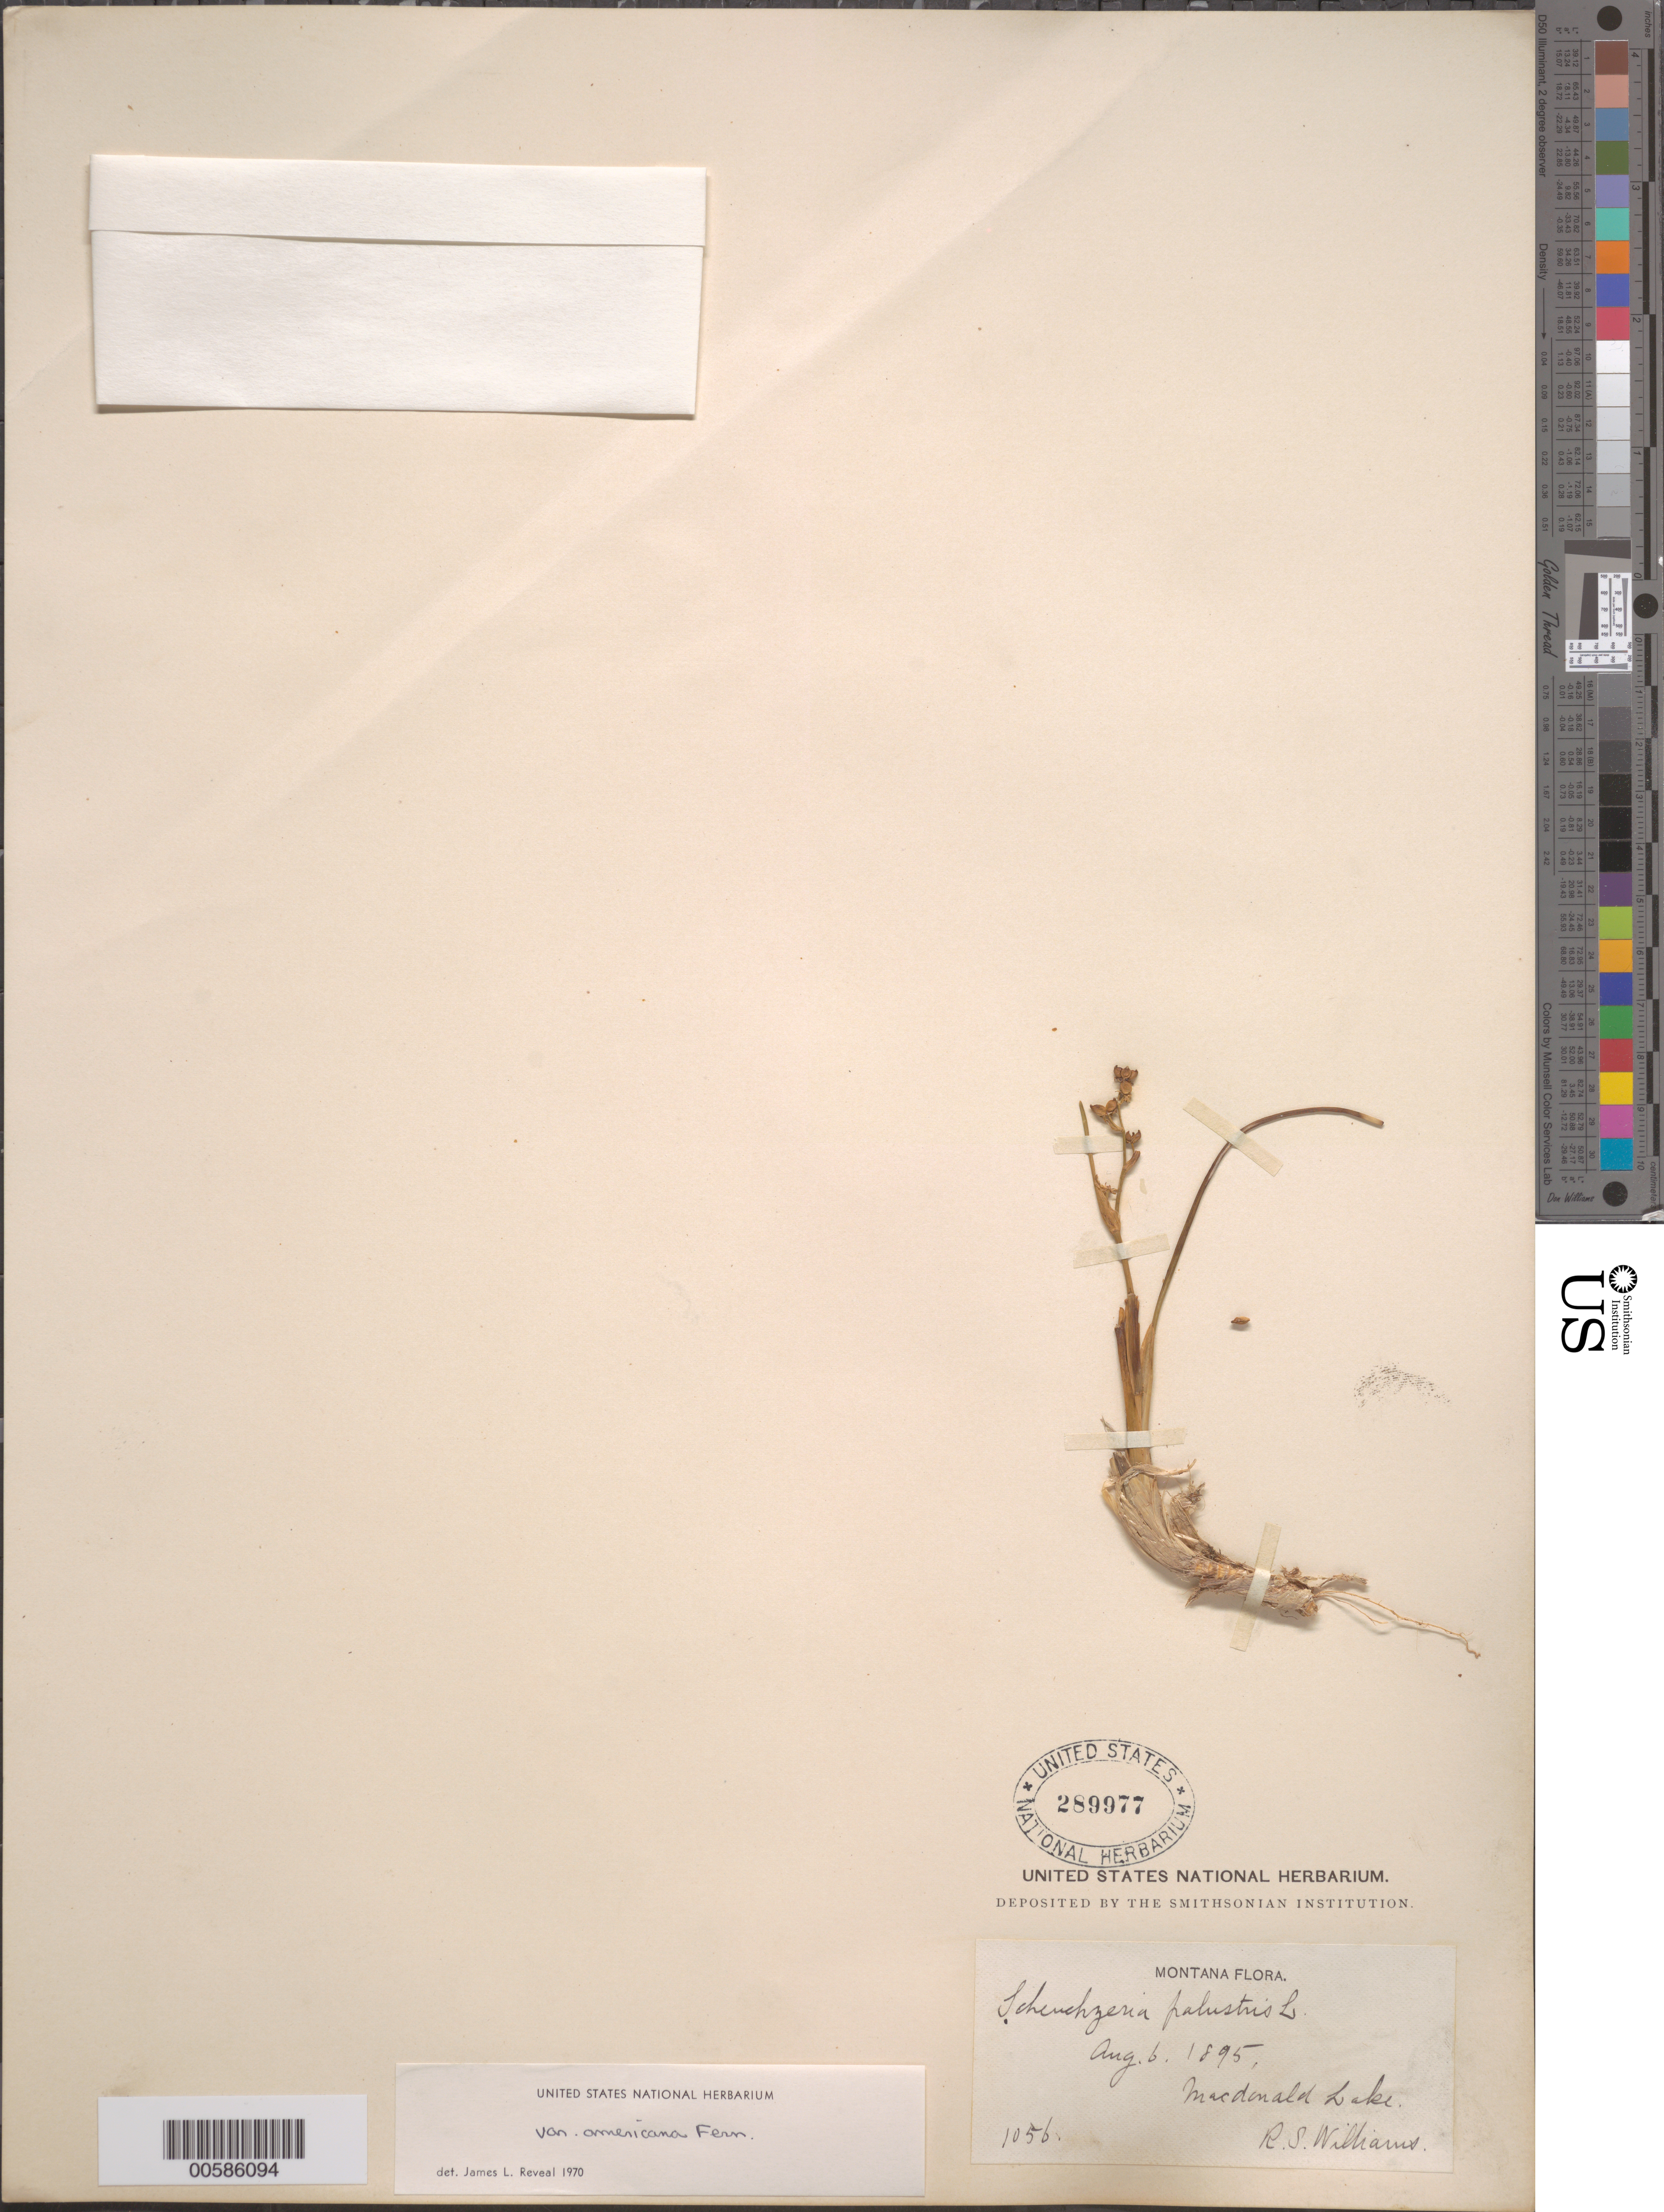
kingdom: Plantae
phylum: Tracheophyta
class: Liliopsida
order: Alismatales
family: Scheuchzeriaceae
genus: Scheuchzeria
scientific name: Scheuchzeria palustris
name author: L.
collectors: R. S. Williams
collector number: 1956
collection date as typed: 06 Aug 1895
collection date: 1895-08-06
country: United States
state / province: Montana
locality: MacDonald Lake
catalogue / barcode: US 289977